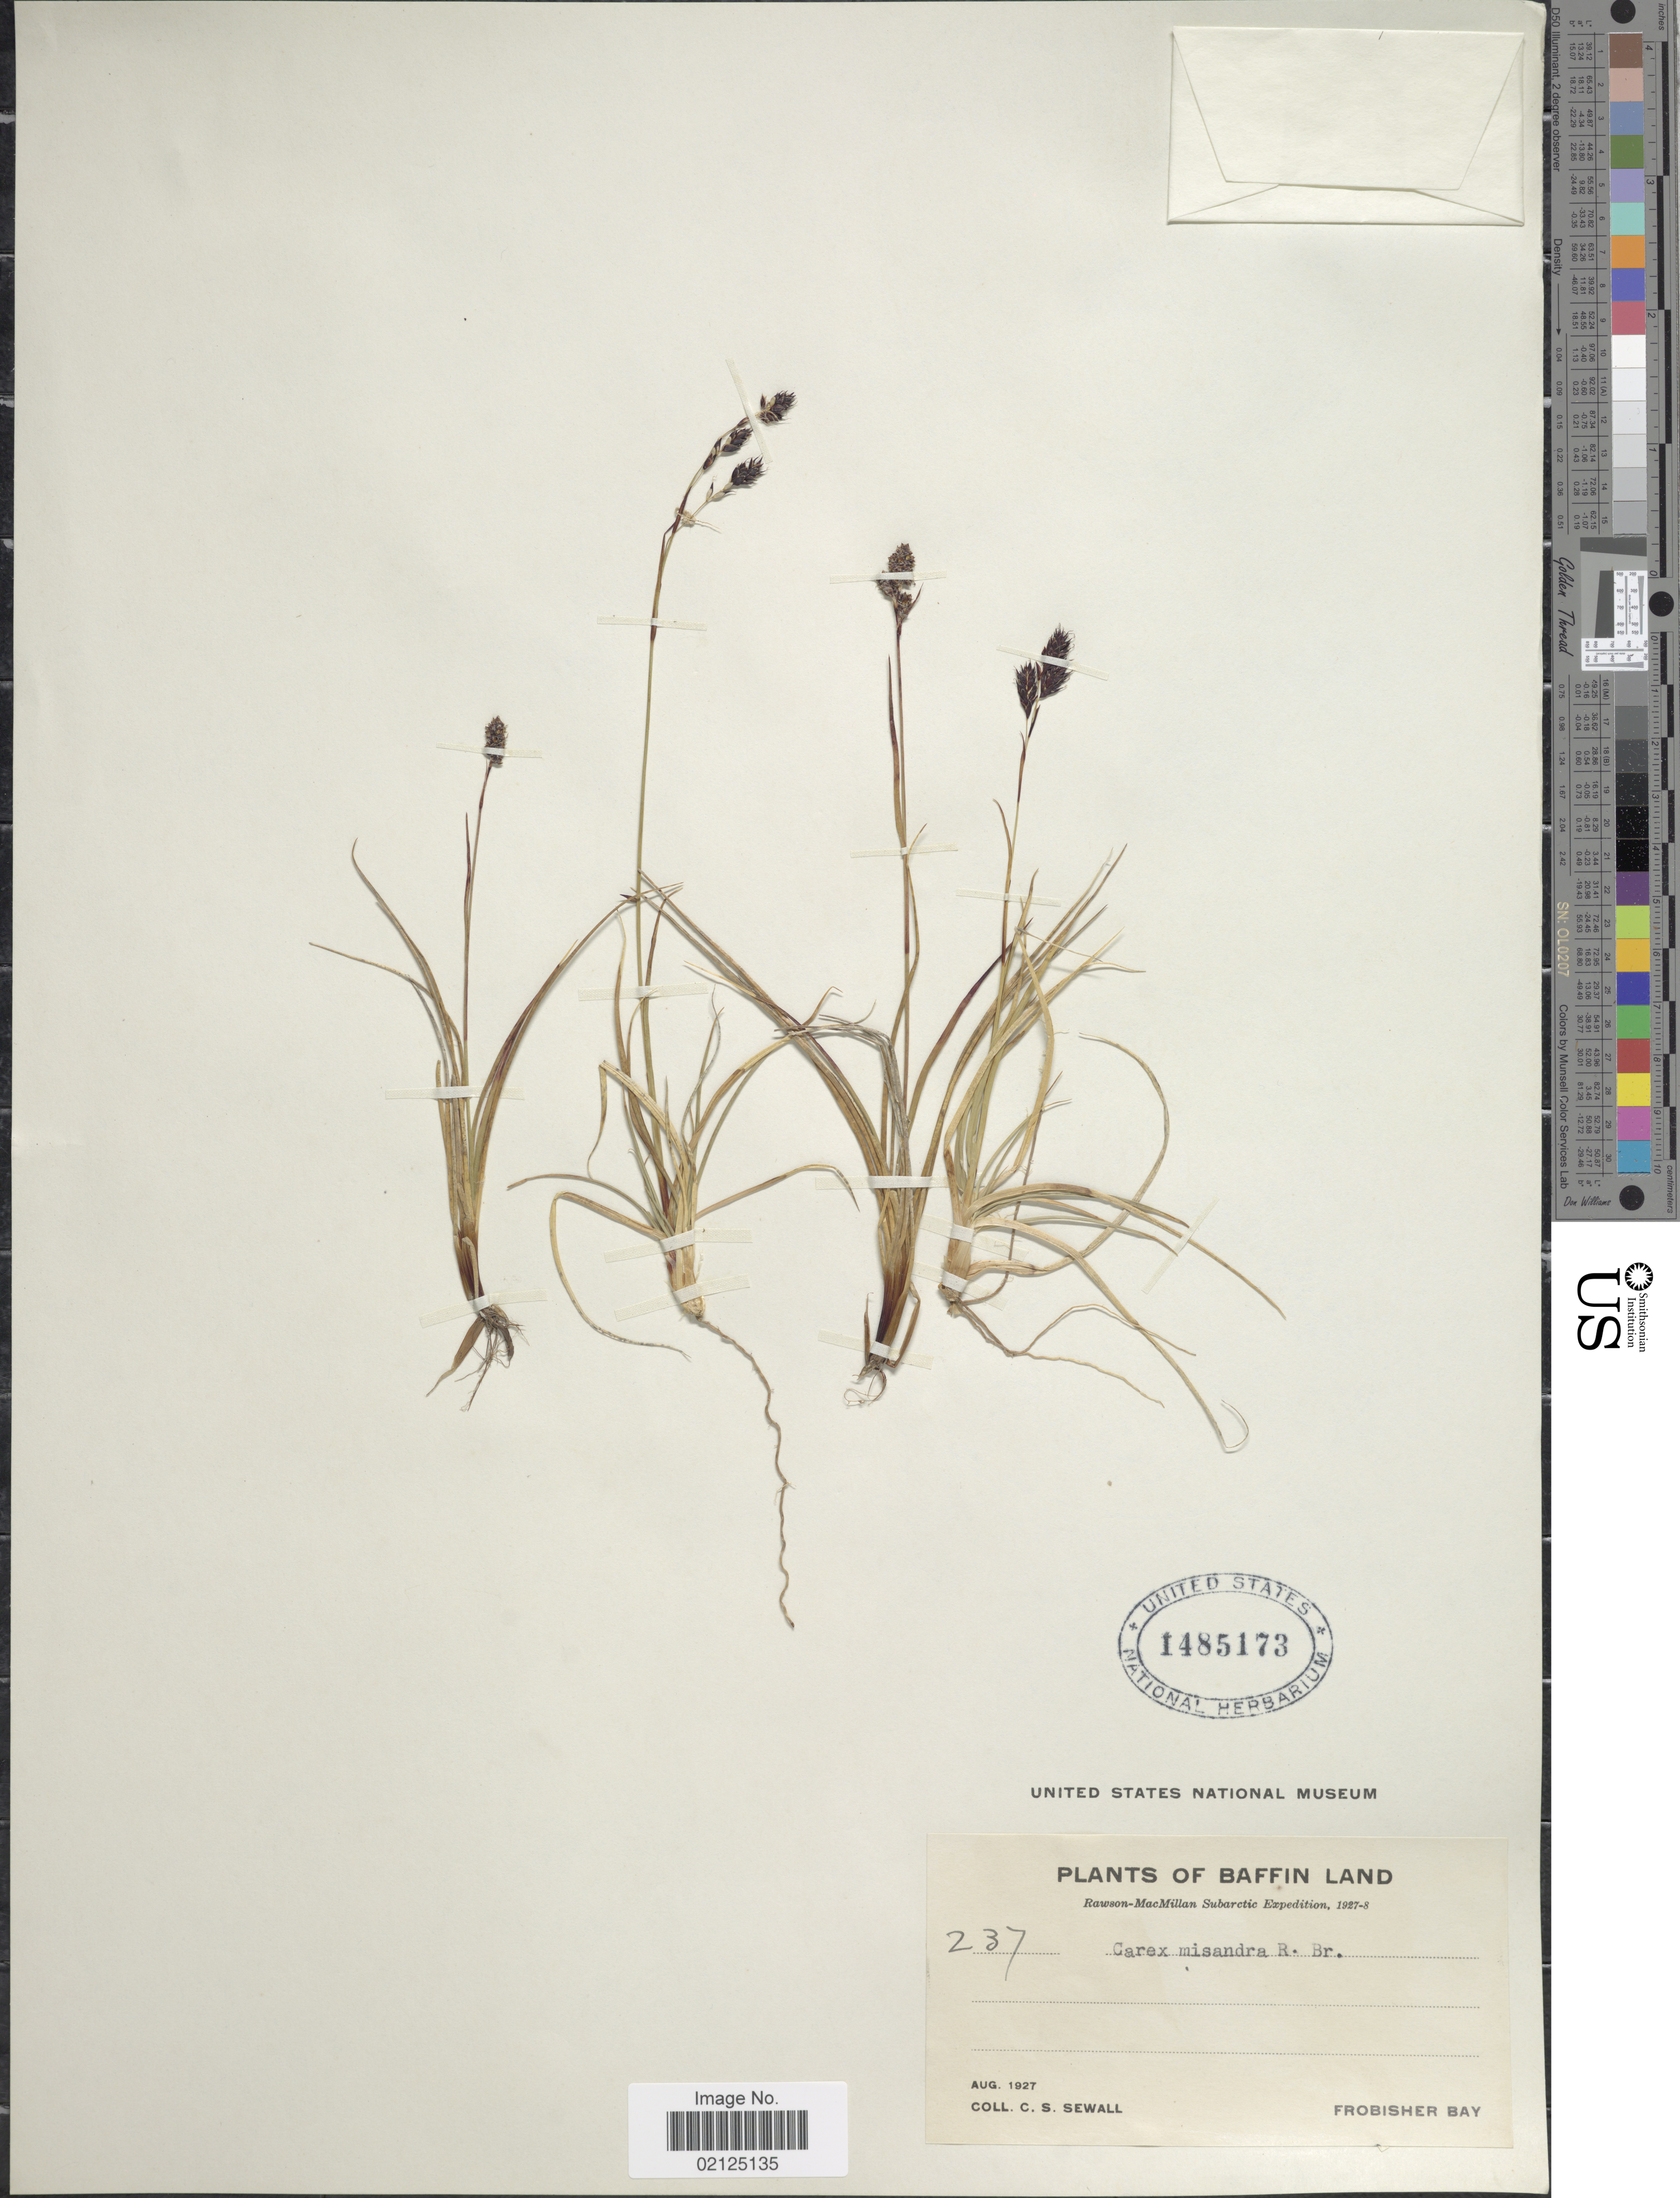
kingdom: Plantae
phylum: Tracheophyta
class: Liliopsida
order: Poales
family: Cyperaceae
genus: Carex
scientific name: Carex fuliginosa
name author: Schkuhr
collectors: C. Sewall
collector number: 237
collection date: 1927-08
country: Canada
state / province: Nunavut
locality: Baffin Land, Rawson-MacMillan Subarctic, Frobisher Bay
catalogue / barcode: US 1485173